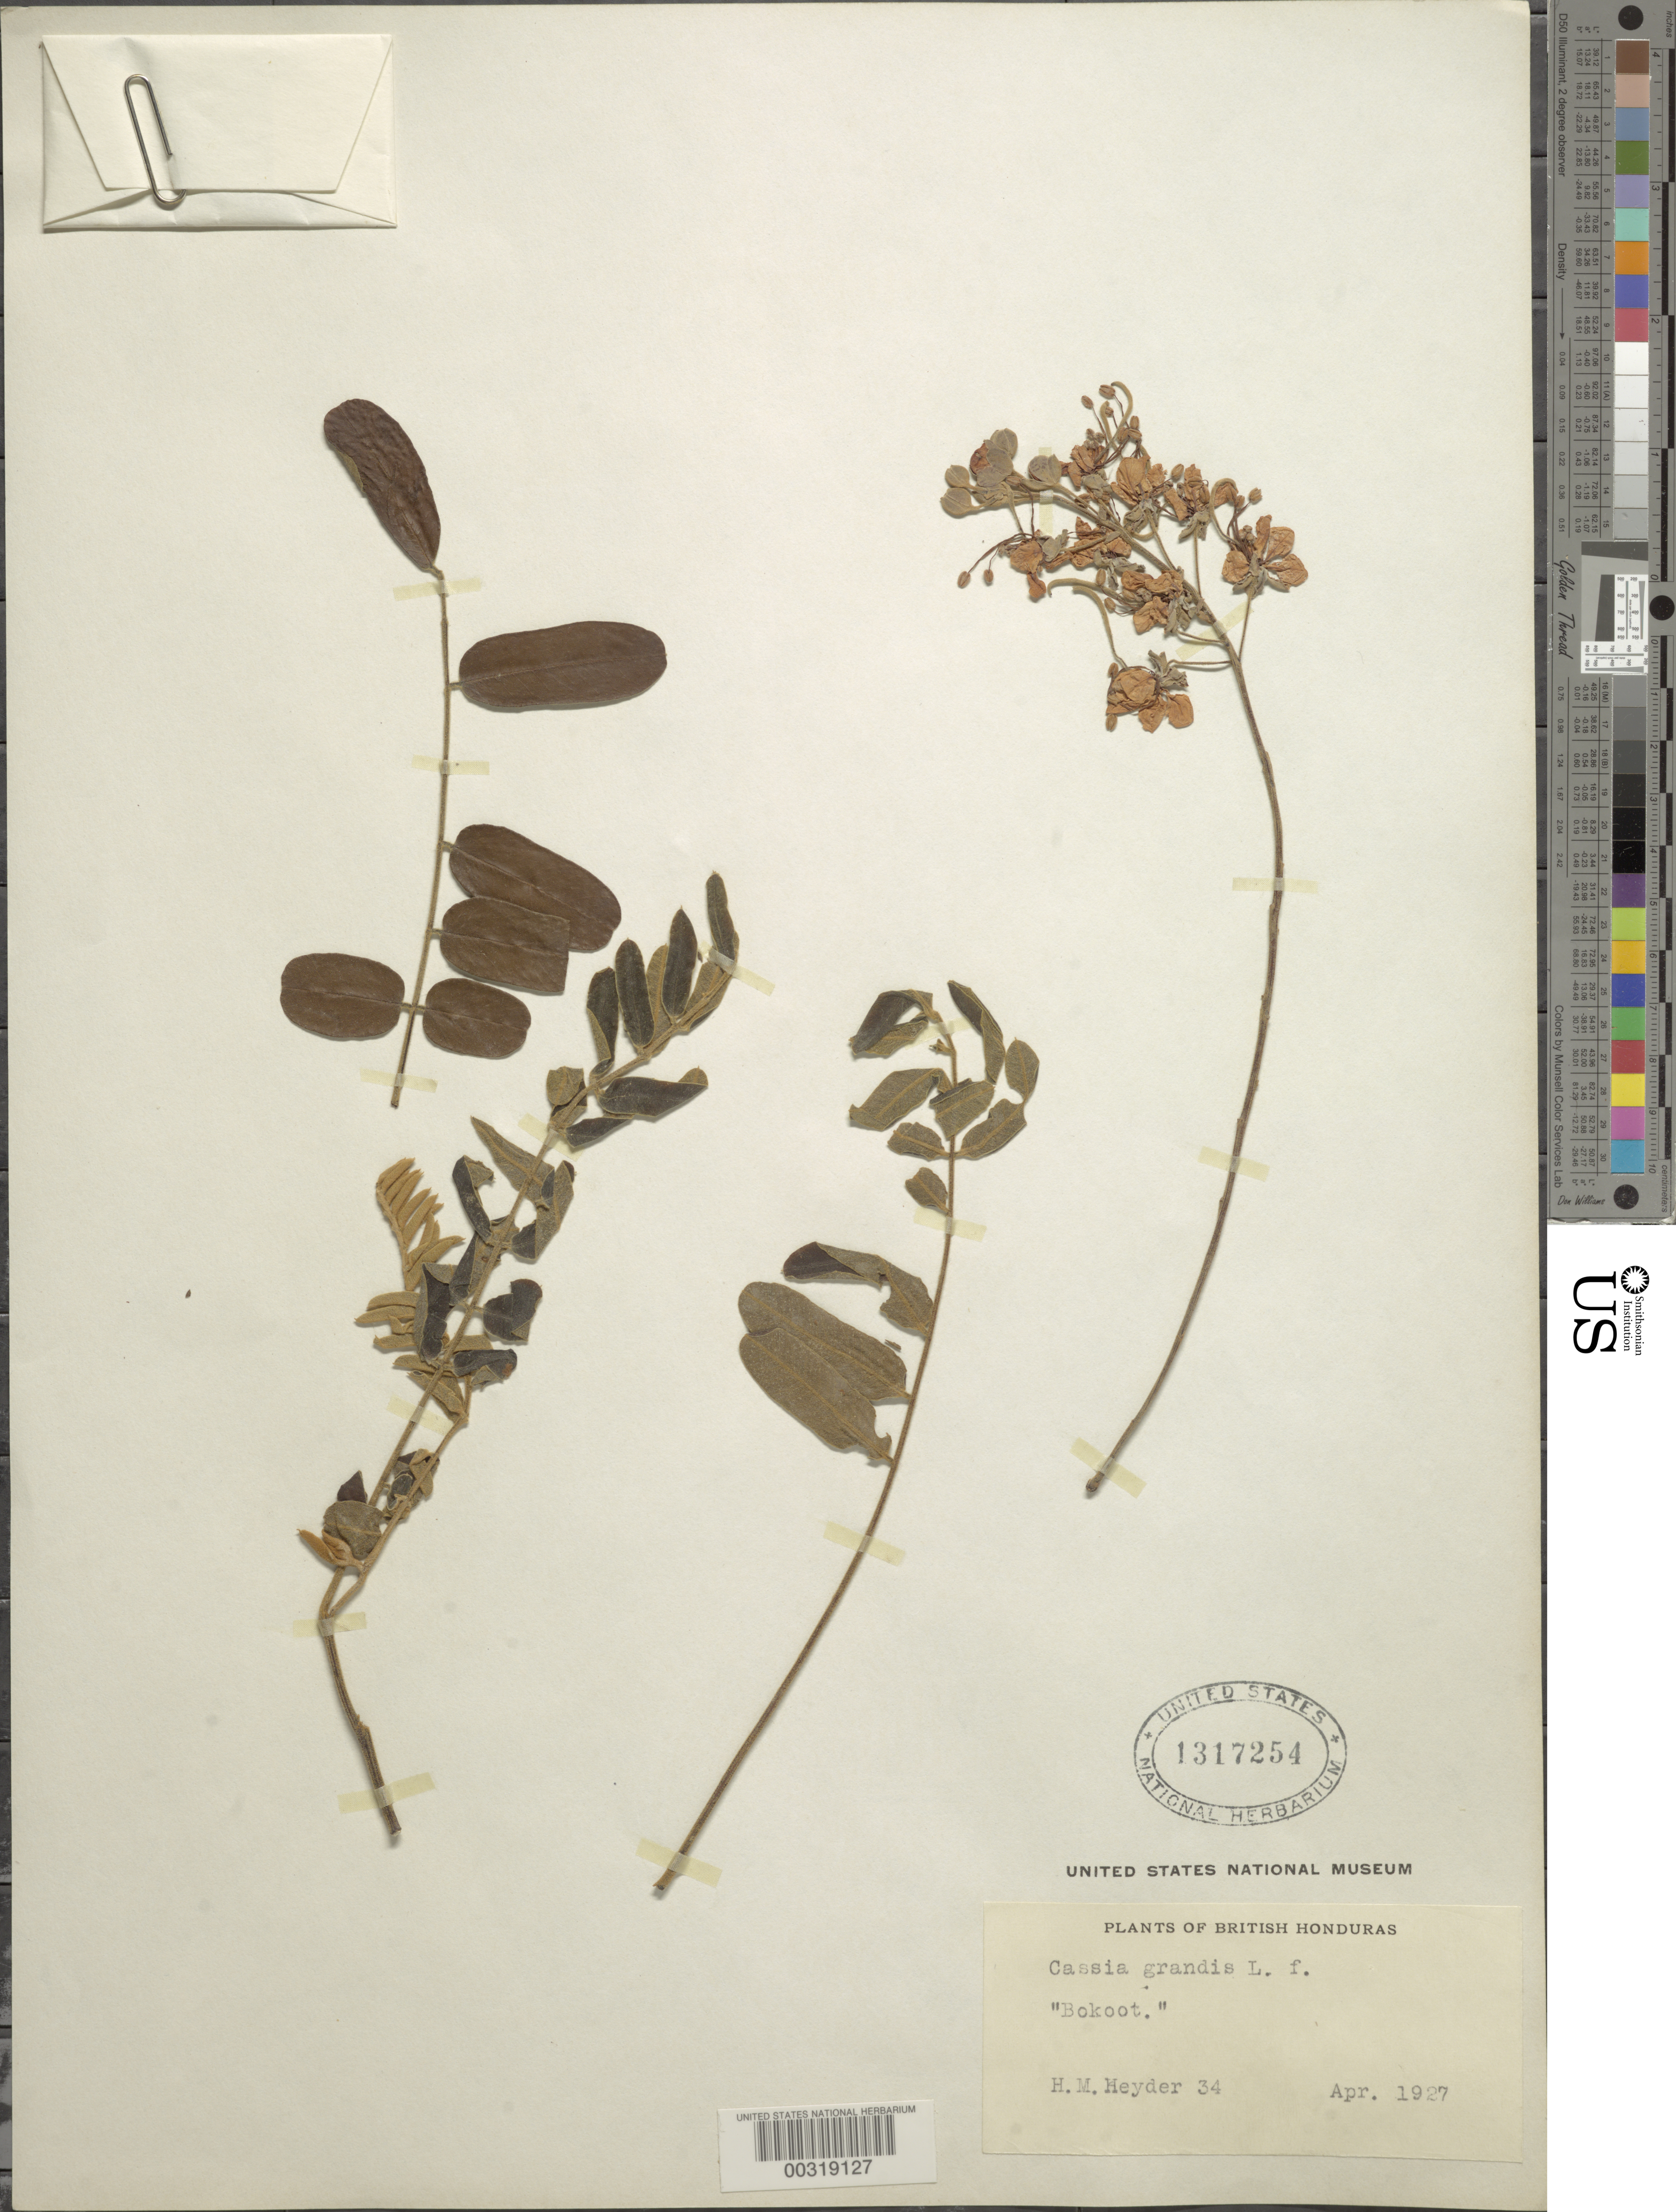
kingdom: Plantae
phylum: Tracheophyta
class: Magnoliopsida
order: Fabales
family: Fabaceae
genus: Cassia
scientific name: Cassia grandis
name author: L. f.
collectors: H. Heyder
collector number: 34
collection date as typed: Apr 1927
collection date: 1927-04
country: Belize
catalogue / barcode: US 1317254